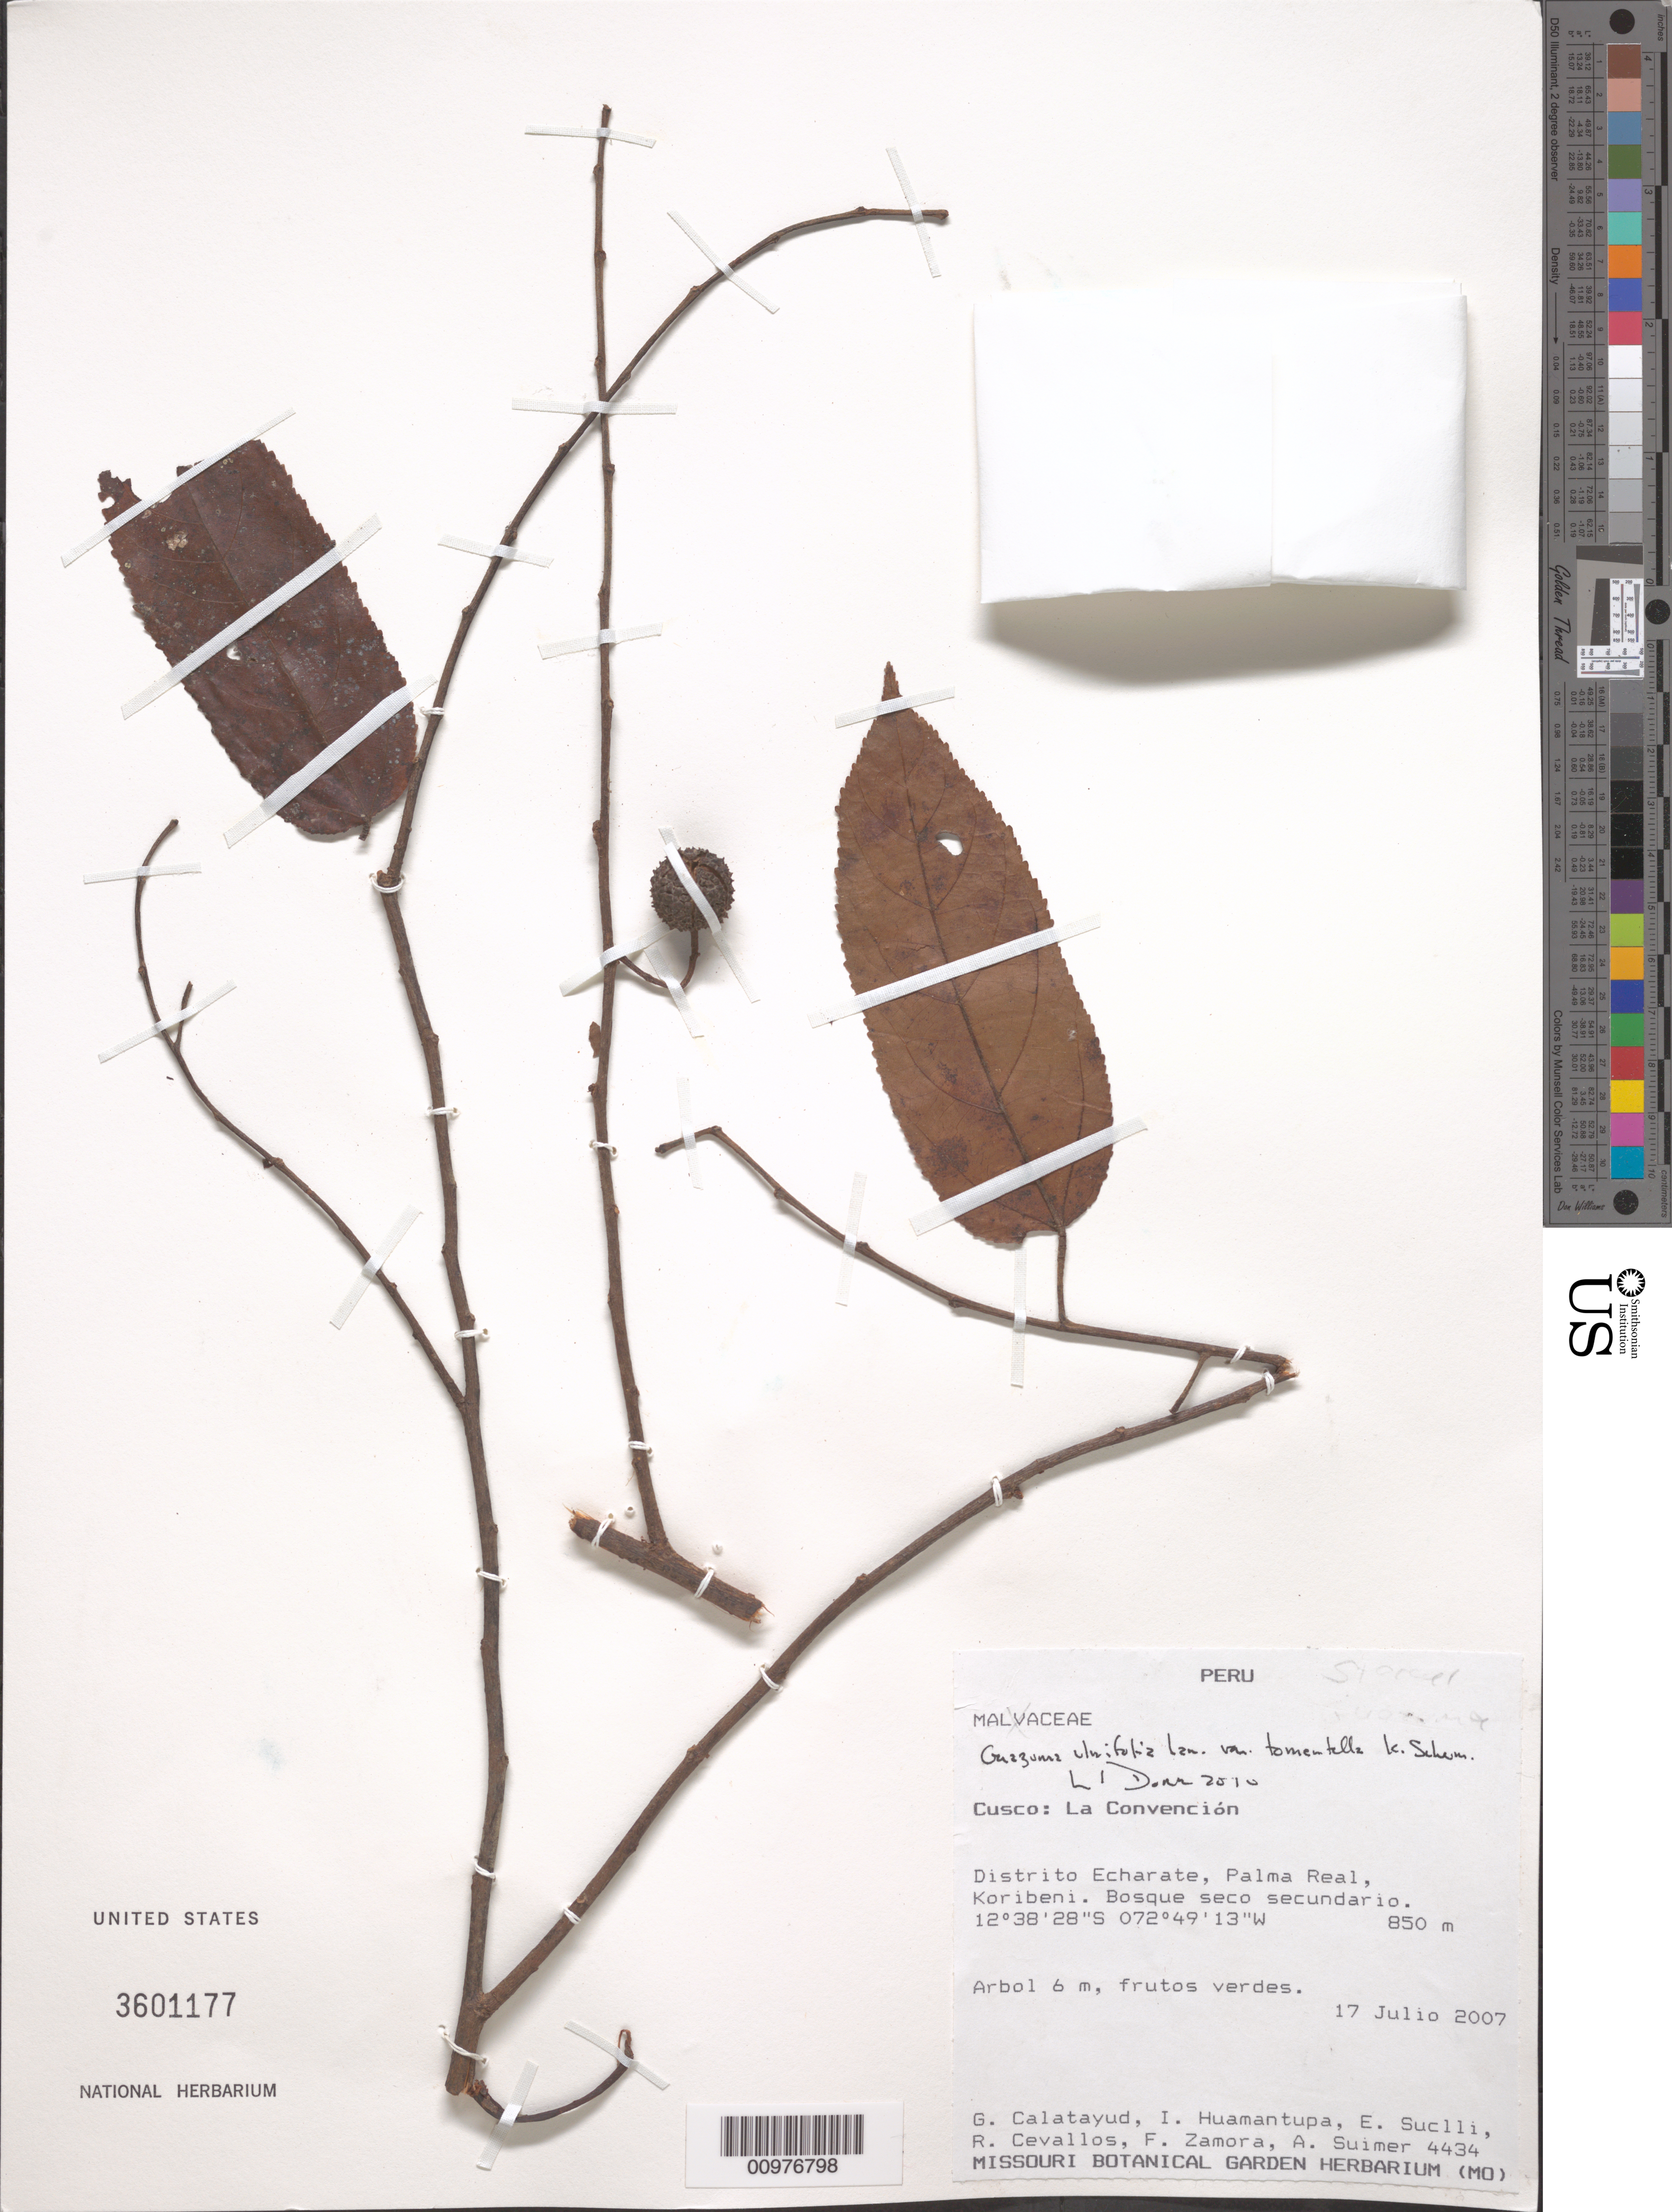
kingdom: Plantae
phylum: Tracheophyta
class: Magnoliopsida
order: Malvales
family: Malvaceae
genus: Guazuma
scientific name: Guazuma ulmifolia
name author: Lam.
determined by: Dorr, L. J., (BOT), Smithsonian Institution - National Museum of Natural History (UNITED STATES)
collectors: G. Calatayud et al.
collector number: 4434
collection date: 2007-07-17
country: Peru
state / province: Cusco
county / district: La Convención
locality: Distrito Echarate, Palma Real, Koribeni.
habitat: bosque seco secundario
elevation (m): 850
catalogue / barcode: US 3601177